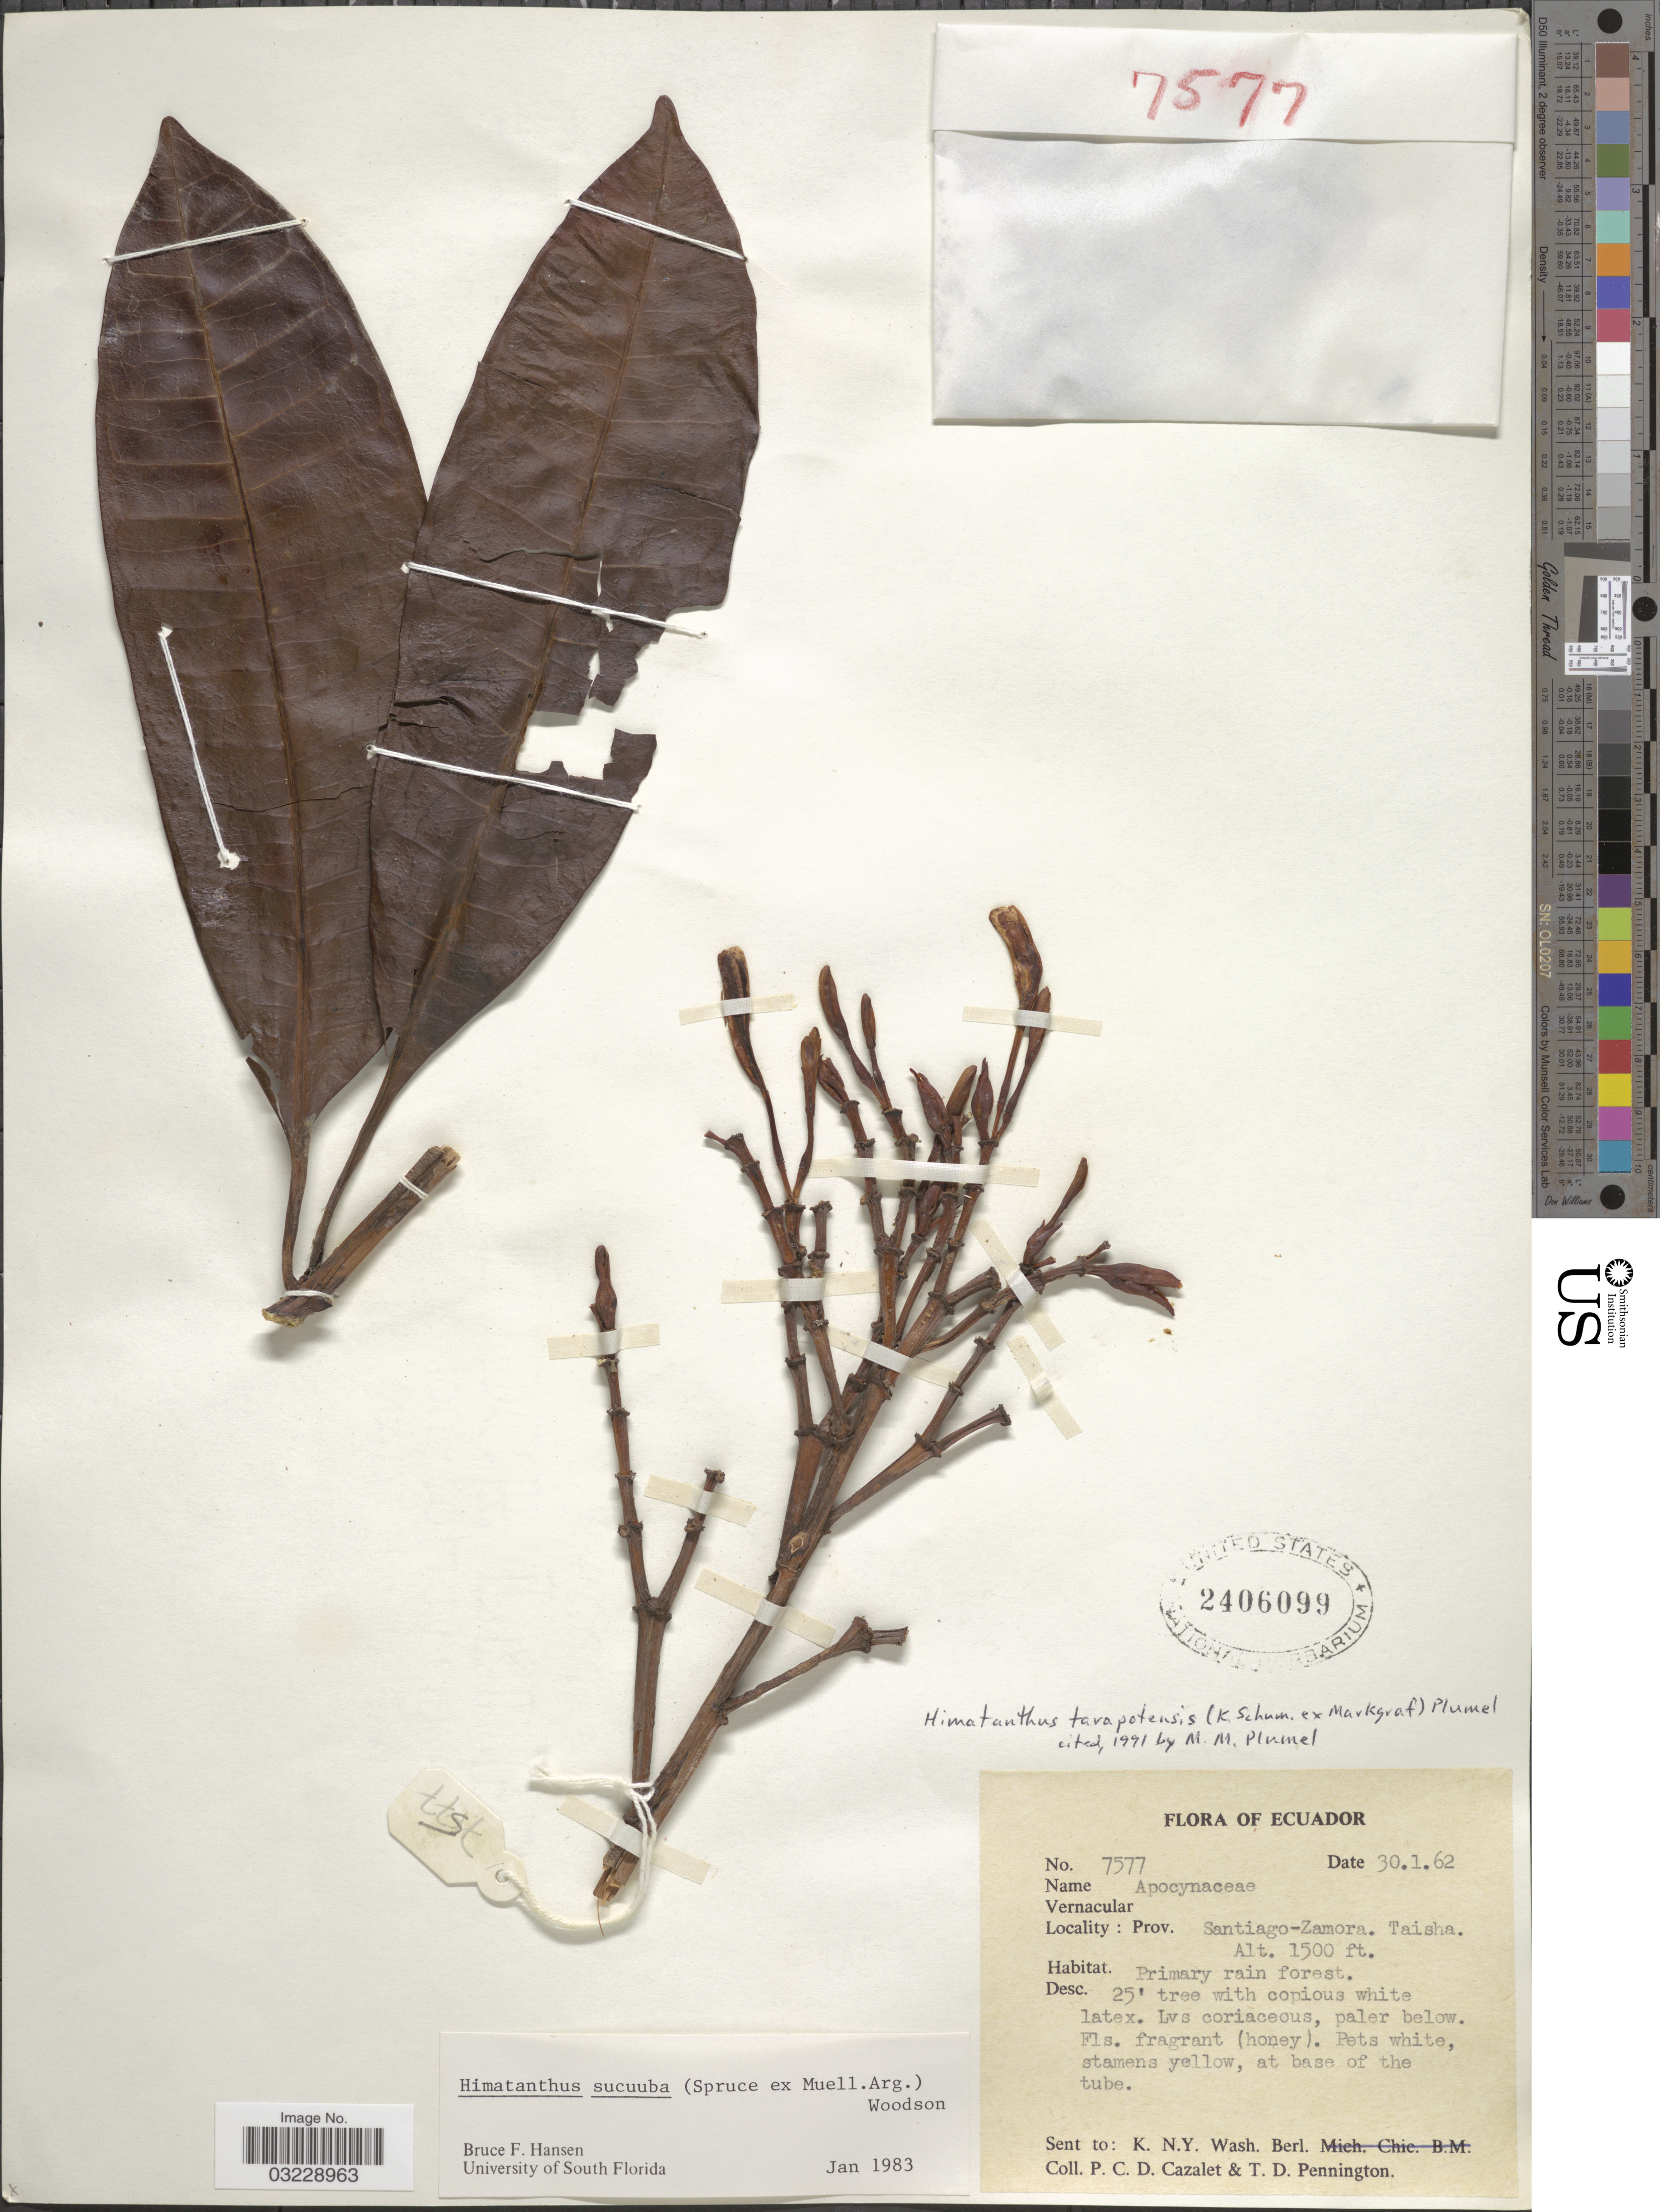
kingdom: Plantae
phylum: Tracheophyta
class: Magnoliopsida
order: Gentianales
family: Apocynaceae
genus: Himatanthus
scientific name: Himatanthus tarapotensis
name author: (K. Schum. ex Markgr.) Plumel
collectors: P. C. D. Cazalet & T. D. Pennington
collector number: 7577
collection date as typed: Transcribed d/m/y: 30/1/62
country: Ecuador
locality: Prov. Santiago-Zamora. Taisha.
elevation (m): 457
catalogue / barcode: US 2406099